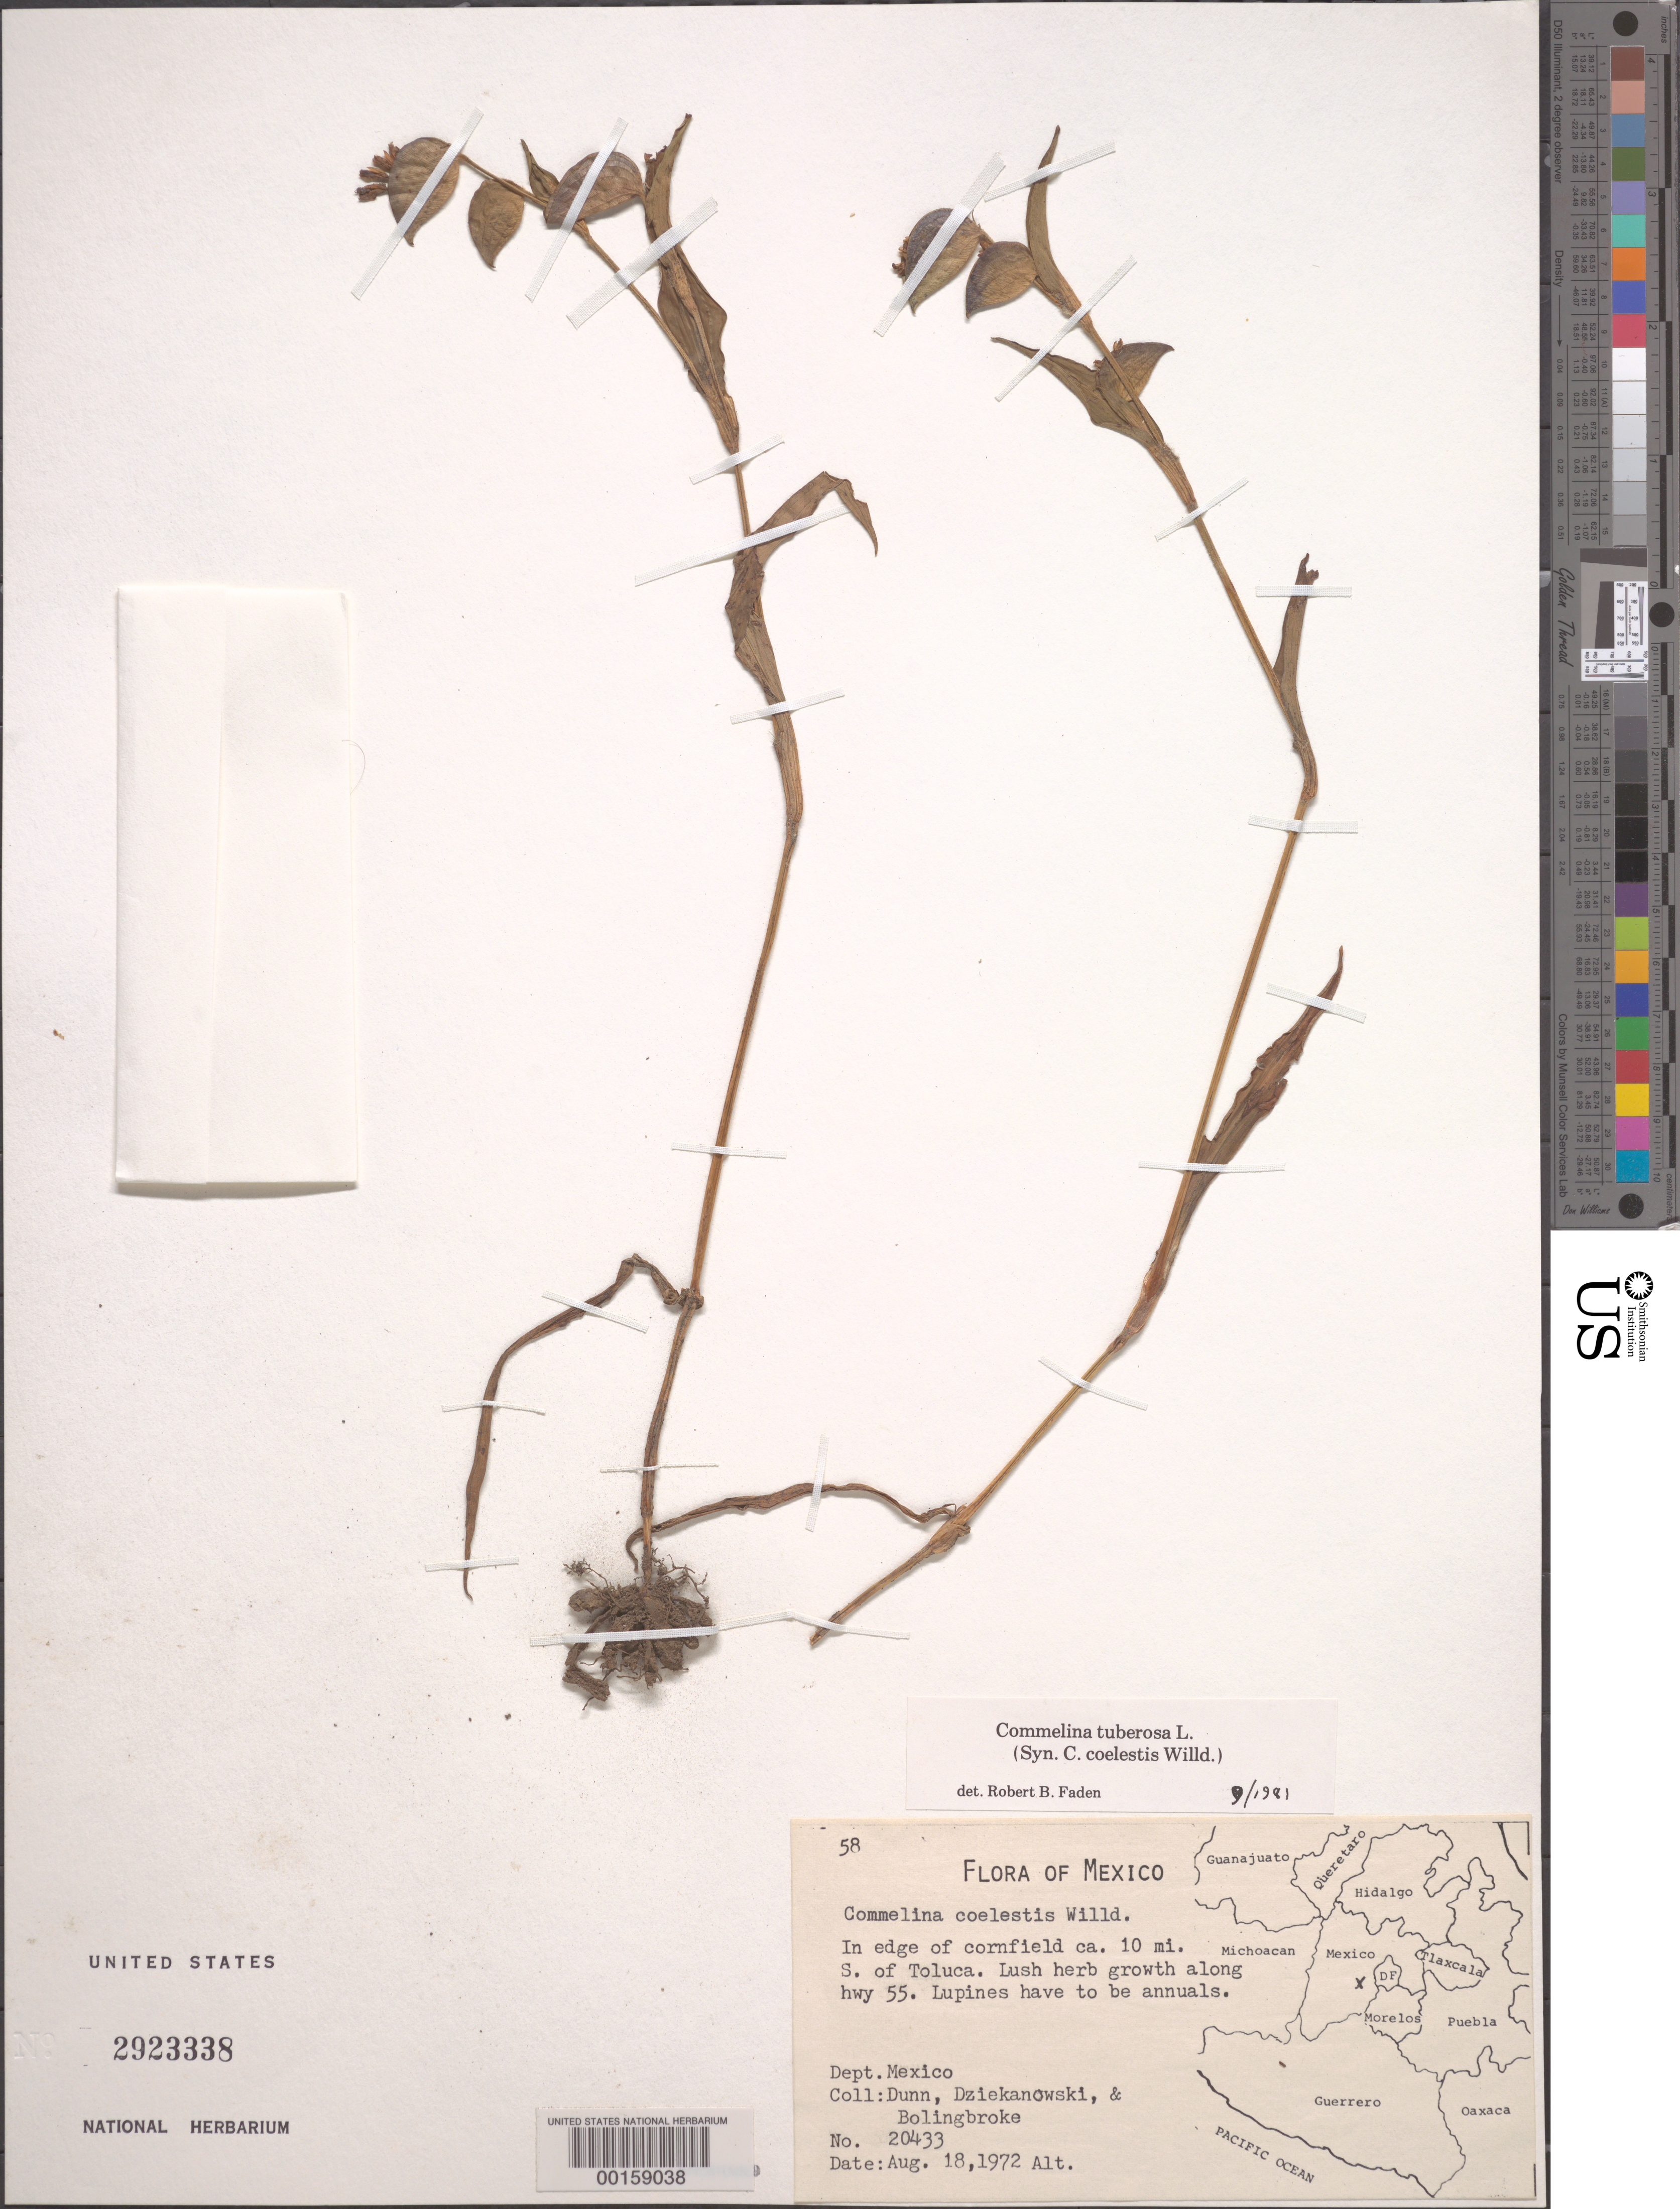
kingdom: Plantae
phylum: Tracheophyta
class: Liliopsida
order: Commelinales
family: Commelinaceae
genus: Commelina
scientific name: Commelina tuberosa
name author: L.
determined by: Faden, Robert B., (US), Smithsonian Institution - National Museum of Natural History (UNITED STATES)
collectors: -- Dunn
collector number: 20433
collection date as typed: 18 Aug 1972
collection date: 1972-08-18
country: Mexico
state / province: México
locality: S of Toluca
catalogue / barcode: US 2923338